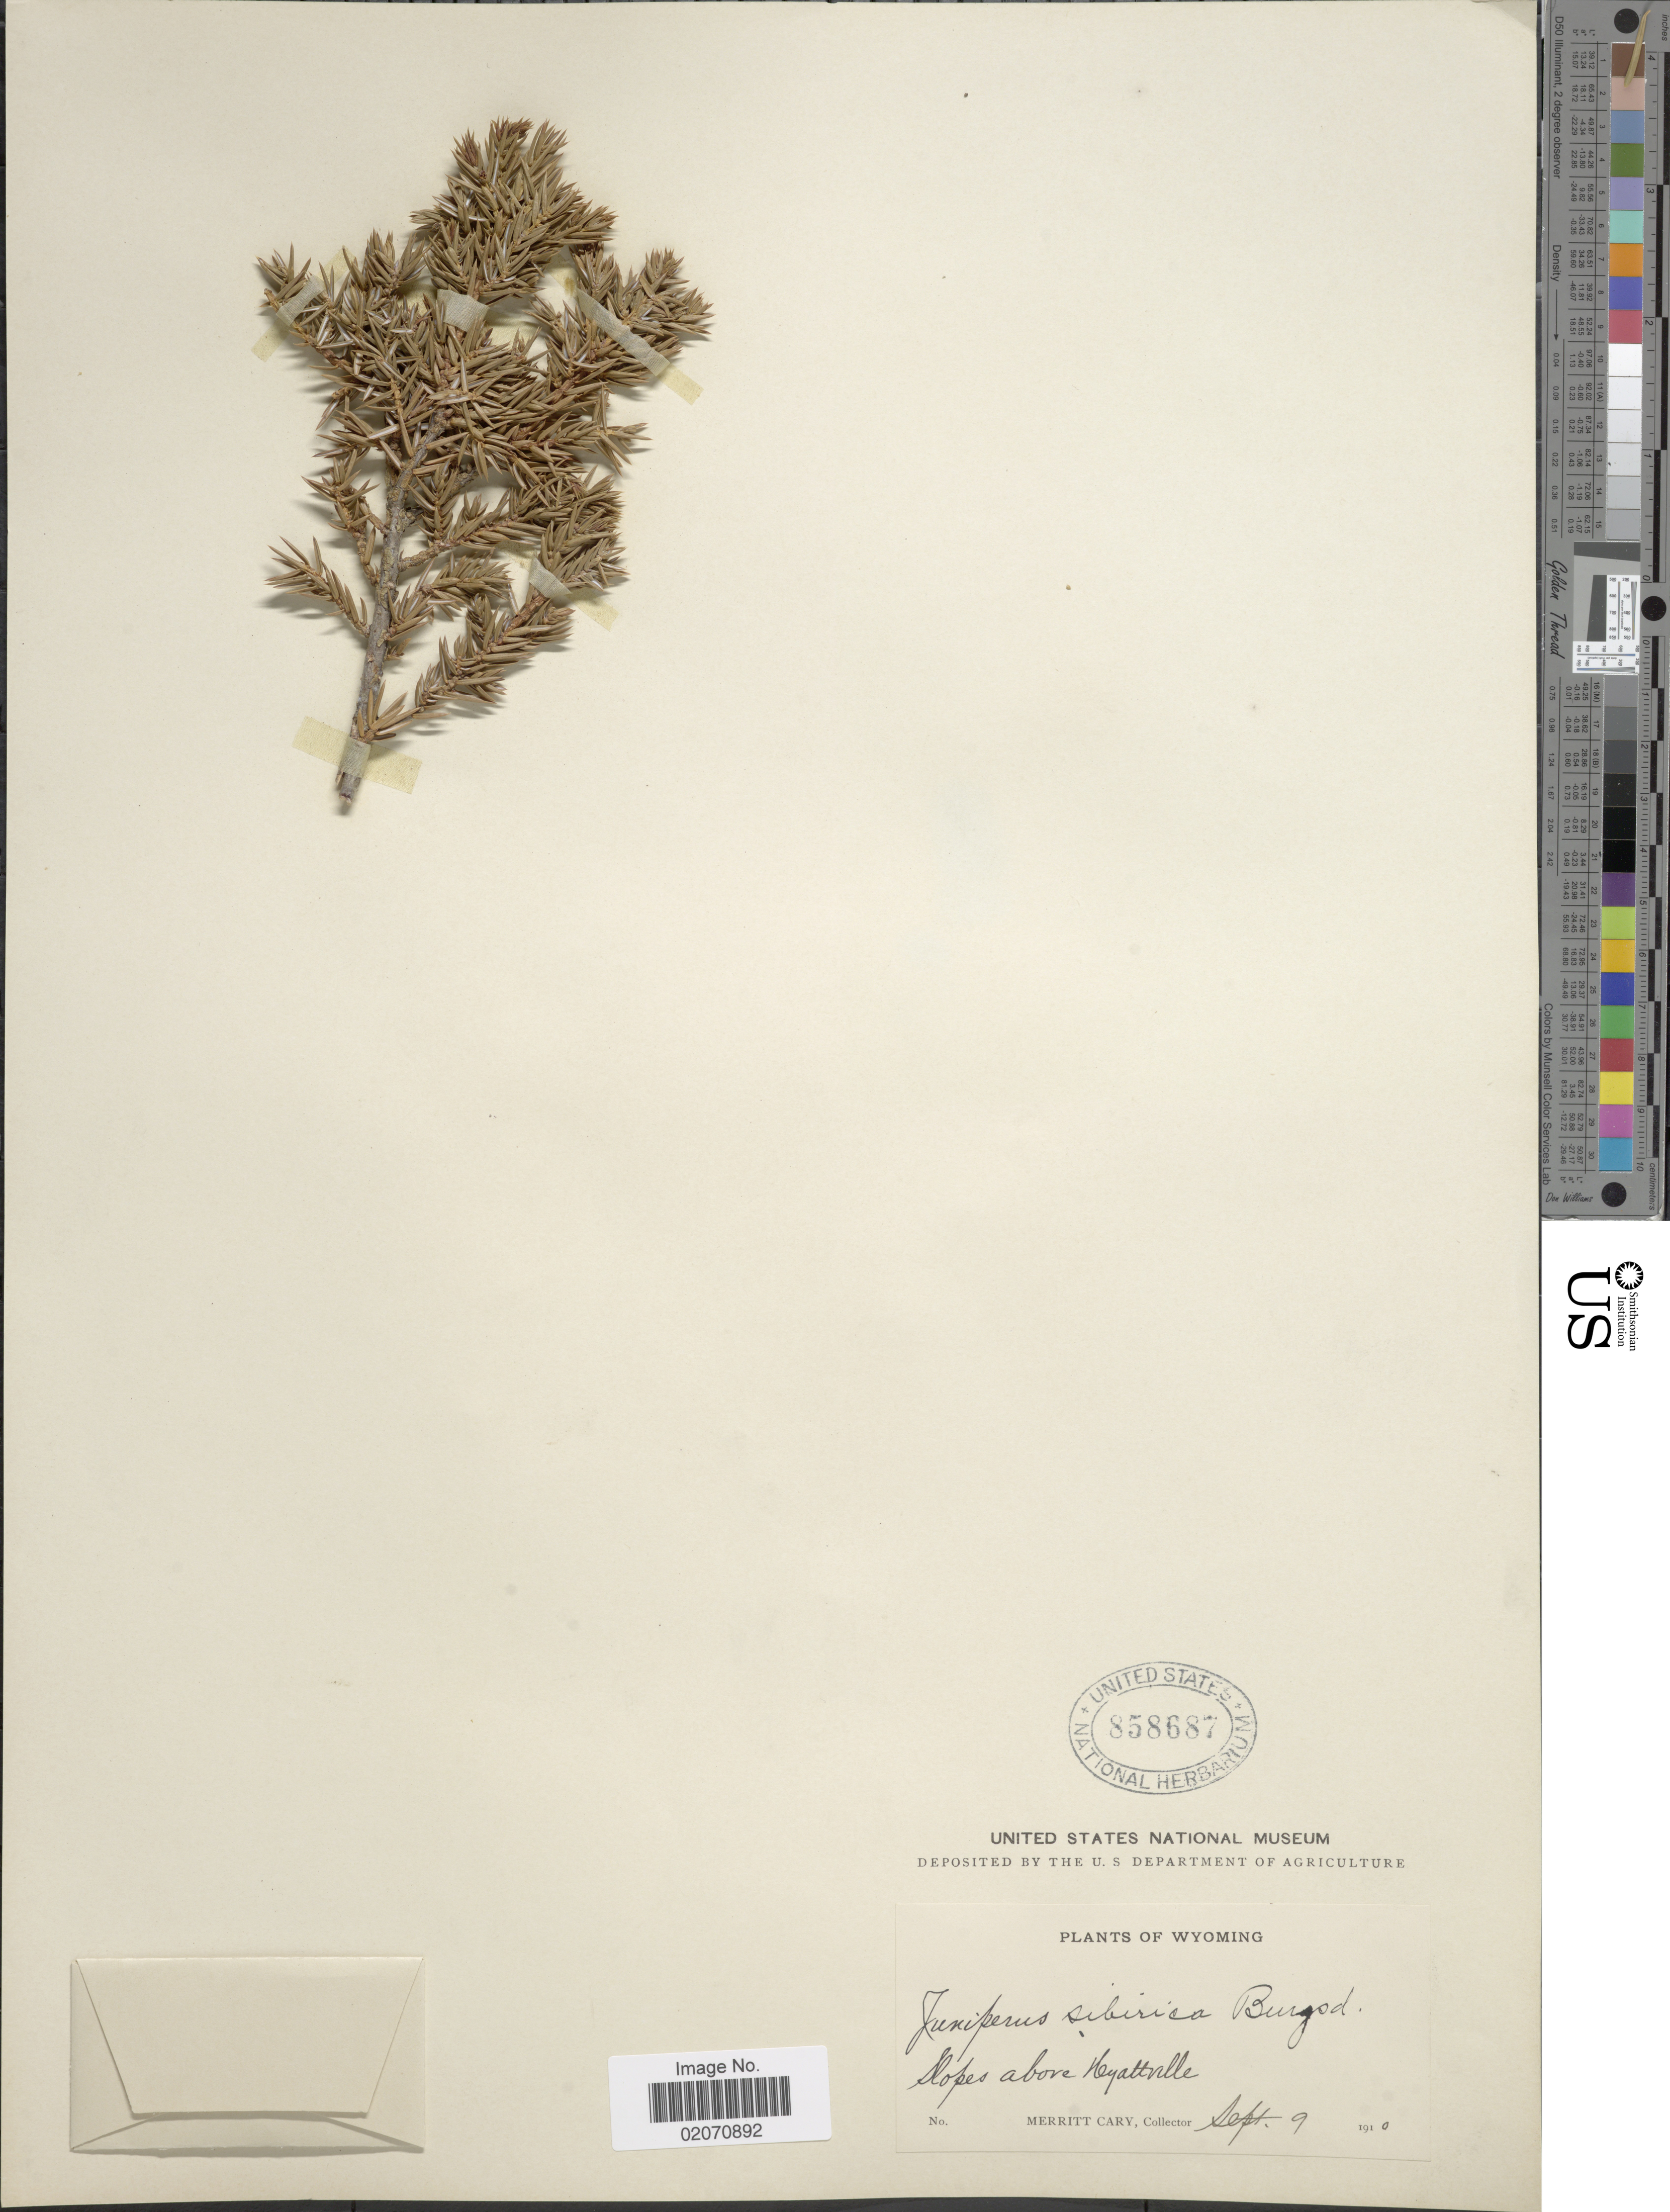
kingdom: Plantae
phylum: Tracheophyta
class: Pinopsida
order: Pinales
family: Cupressaceae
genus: Juniperus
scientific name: Juniperus communis subsp. nana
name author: (Willd.) Syme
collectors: M. Cary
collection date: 1910-09-09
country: United States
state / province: Wyoming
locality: Slope above Hyattville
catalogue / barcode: US 858687